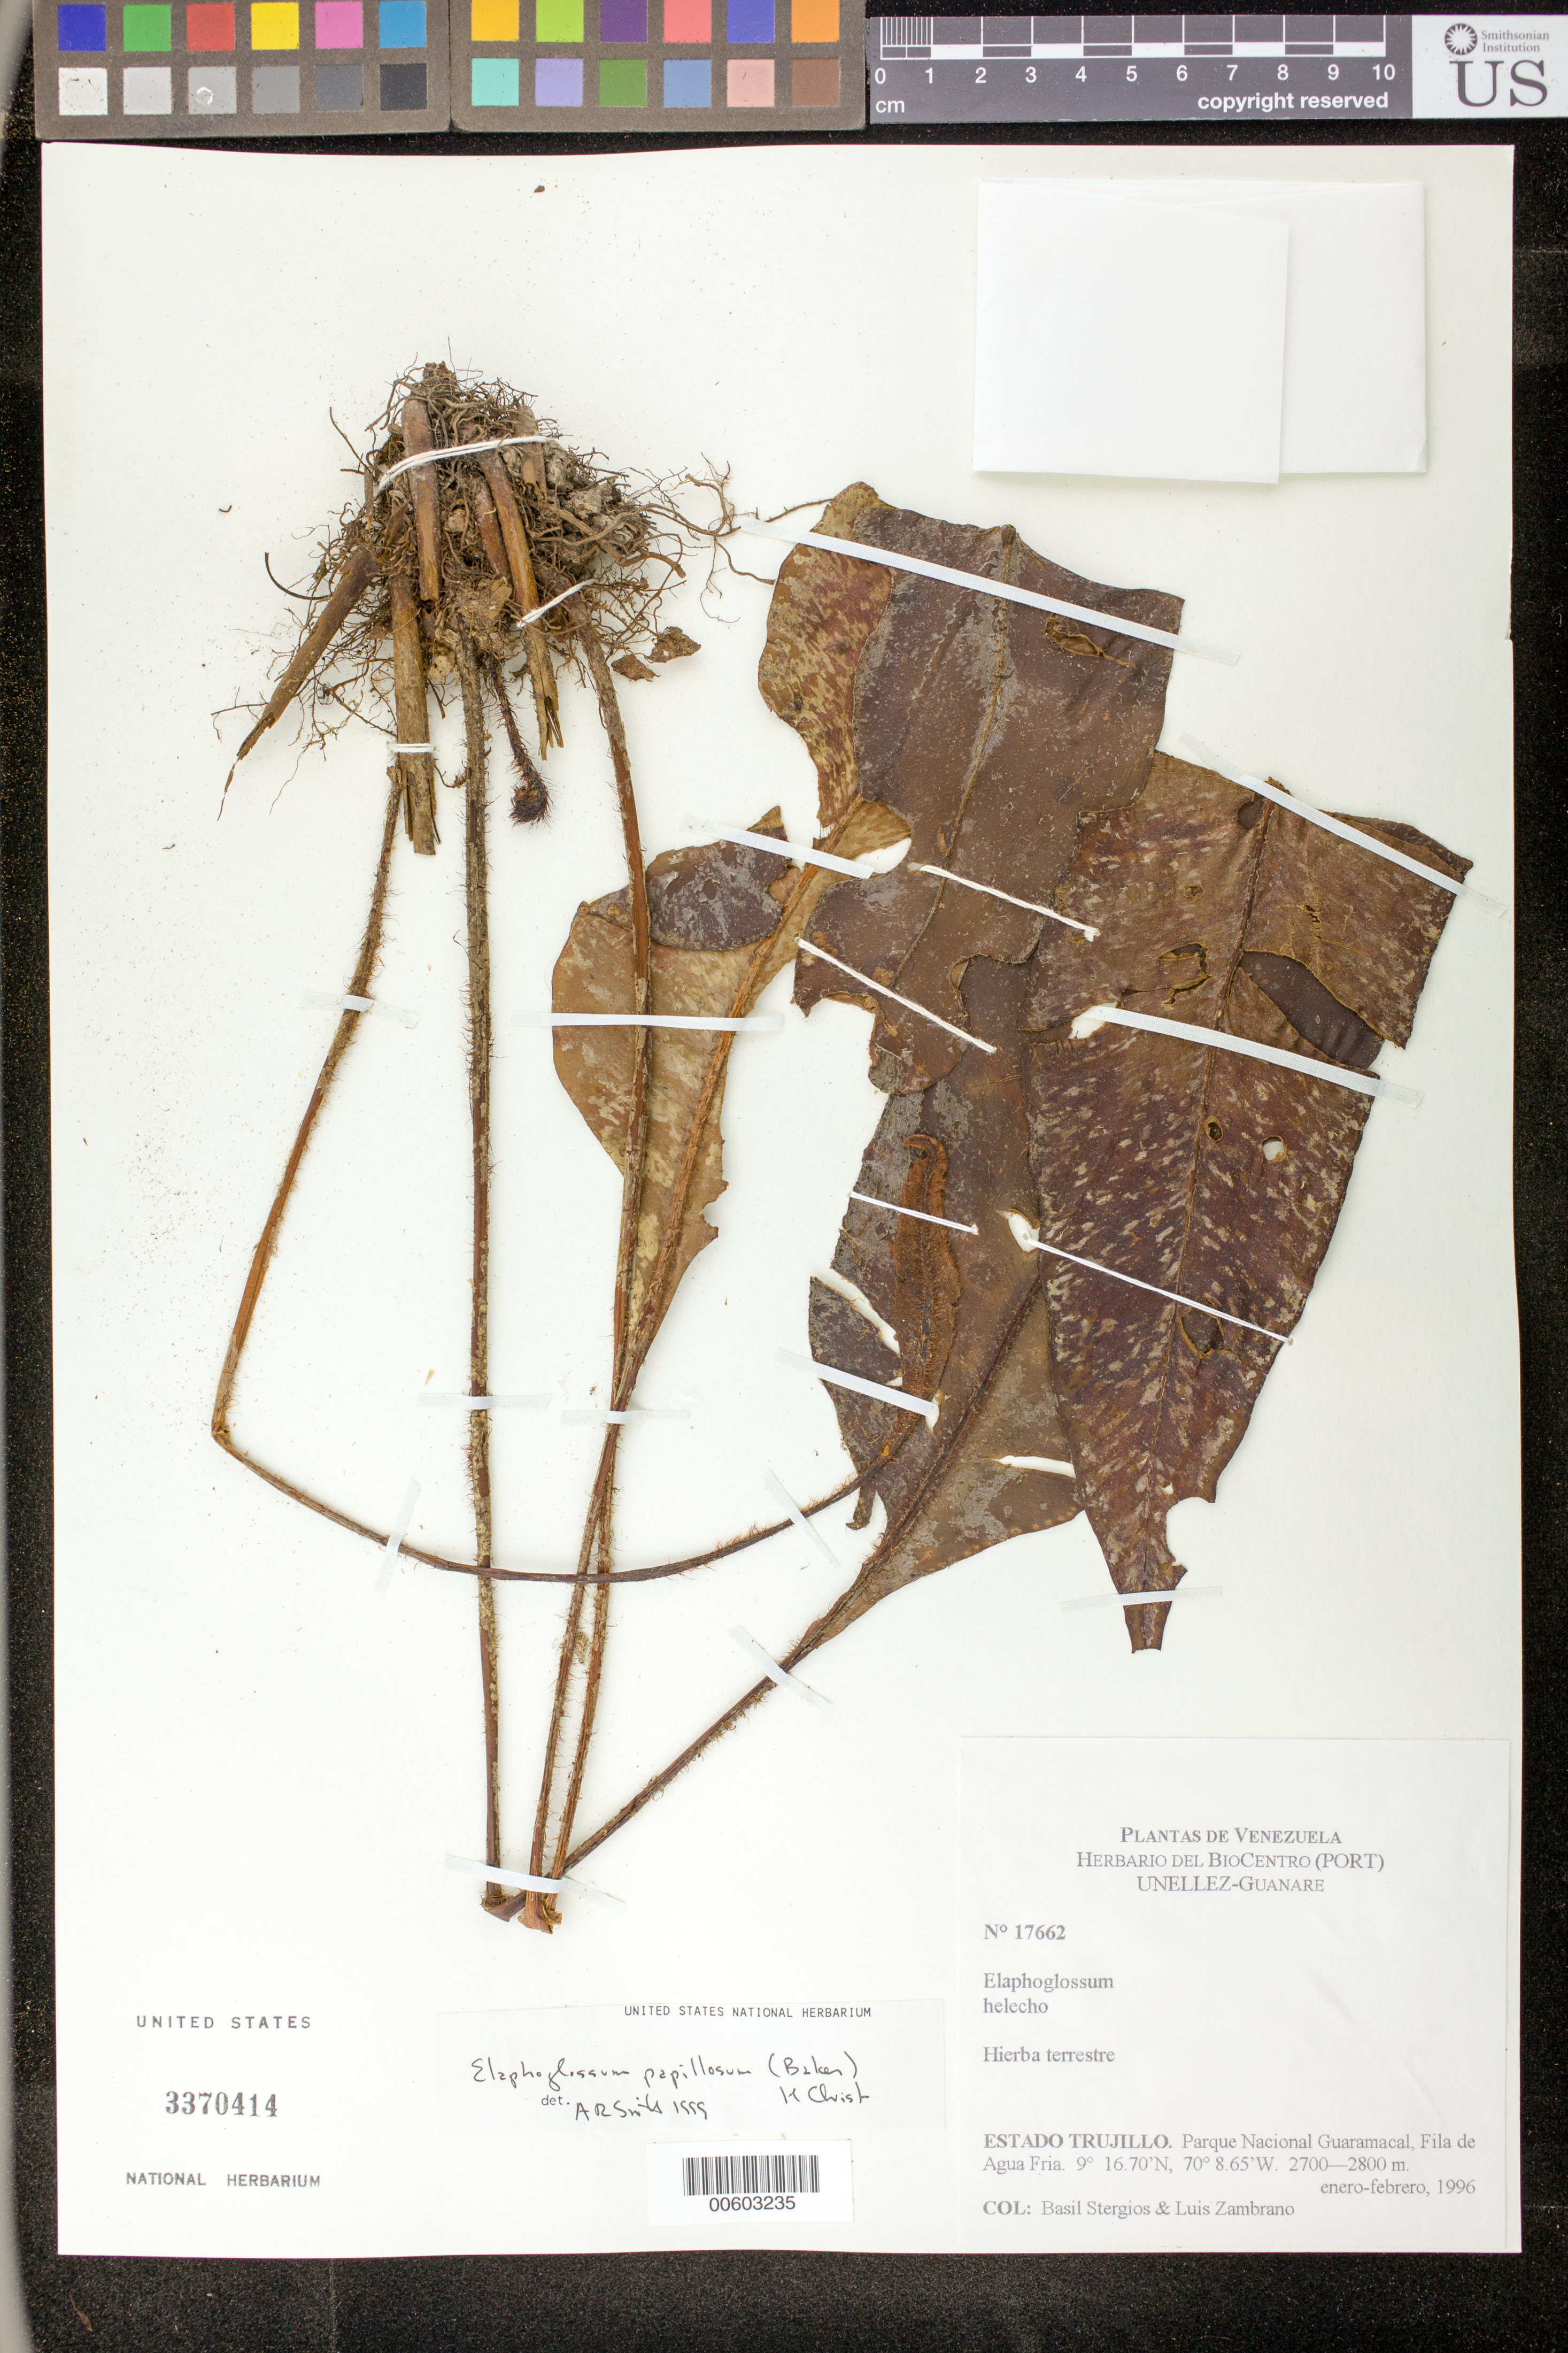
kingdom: Plantae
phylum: Tracheophyta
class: Polypodiopsida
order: Polypodiales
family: Dryopteridaceae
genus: Elaphoglossum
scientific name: Elaphoglossum papillosum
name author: (Baker) Christ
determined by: Smith, Alan R., (UC)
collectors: B. G. Stergios & L. Zambrano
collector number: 17662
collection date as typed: Jan 1996 to -- Feb 1996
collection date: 1996-01/1996-02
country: Venezuela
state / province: Trujillo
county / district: Boconó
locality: Parque Nacional Guaramacal, Fila de Agua Fria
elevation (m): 2700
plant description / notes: PORT, UC, US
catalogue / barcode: US 3370414